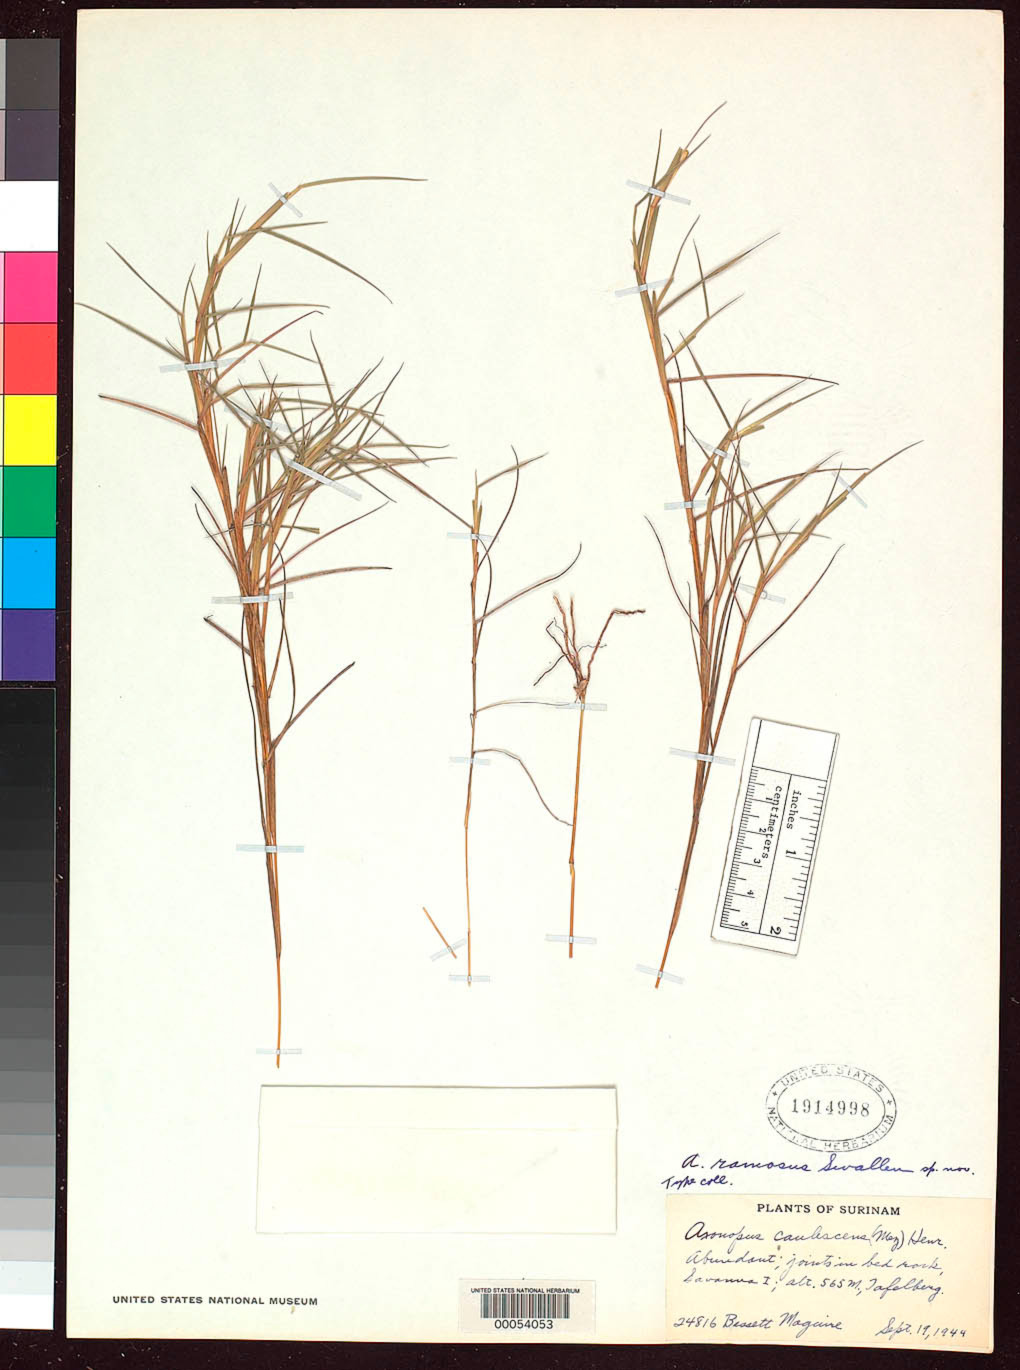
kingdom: Plantae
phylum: Tracheophyta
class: Liliopsida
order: Poales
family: Poaceae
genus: Axonopus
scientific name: Axonopus ramosus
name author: Swallen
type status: Isotype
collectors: B. Maguire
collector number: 24816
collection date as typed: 19 Sep 1944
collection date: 1944-09-19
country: Suriname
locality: Savanna 1, Tafelberg.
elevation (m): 565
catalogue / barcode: US 1914998